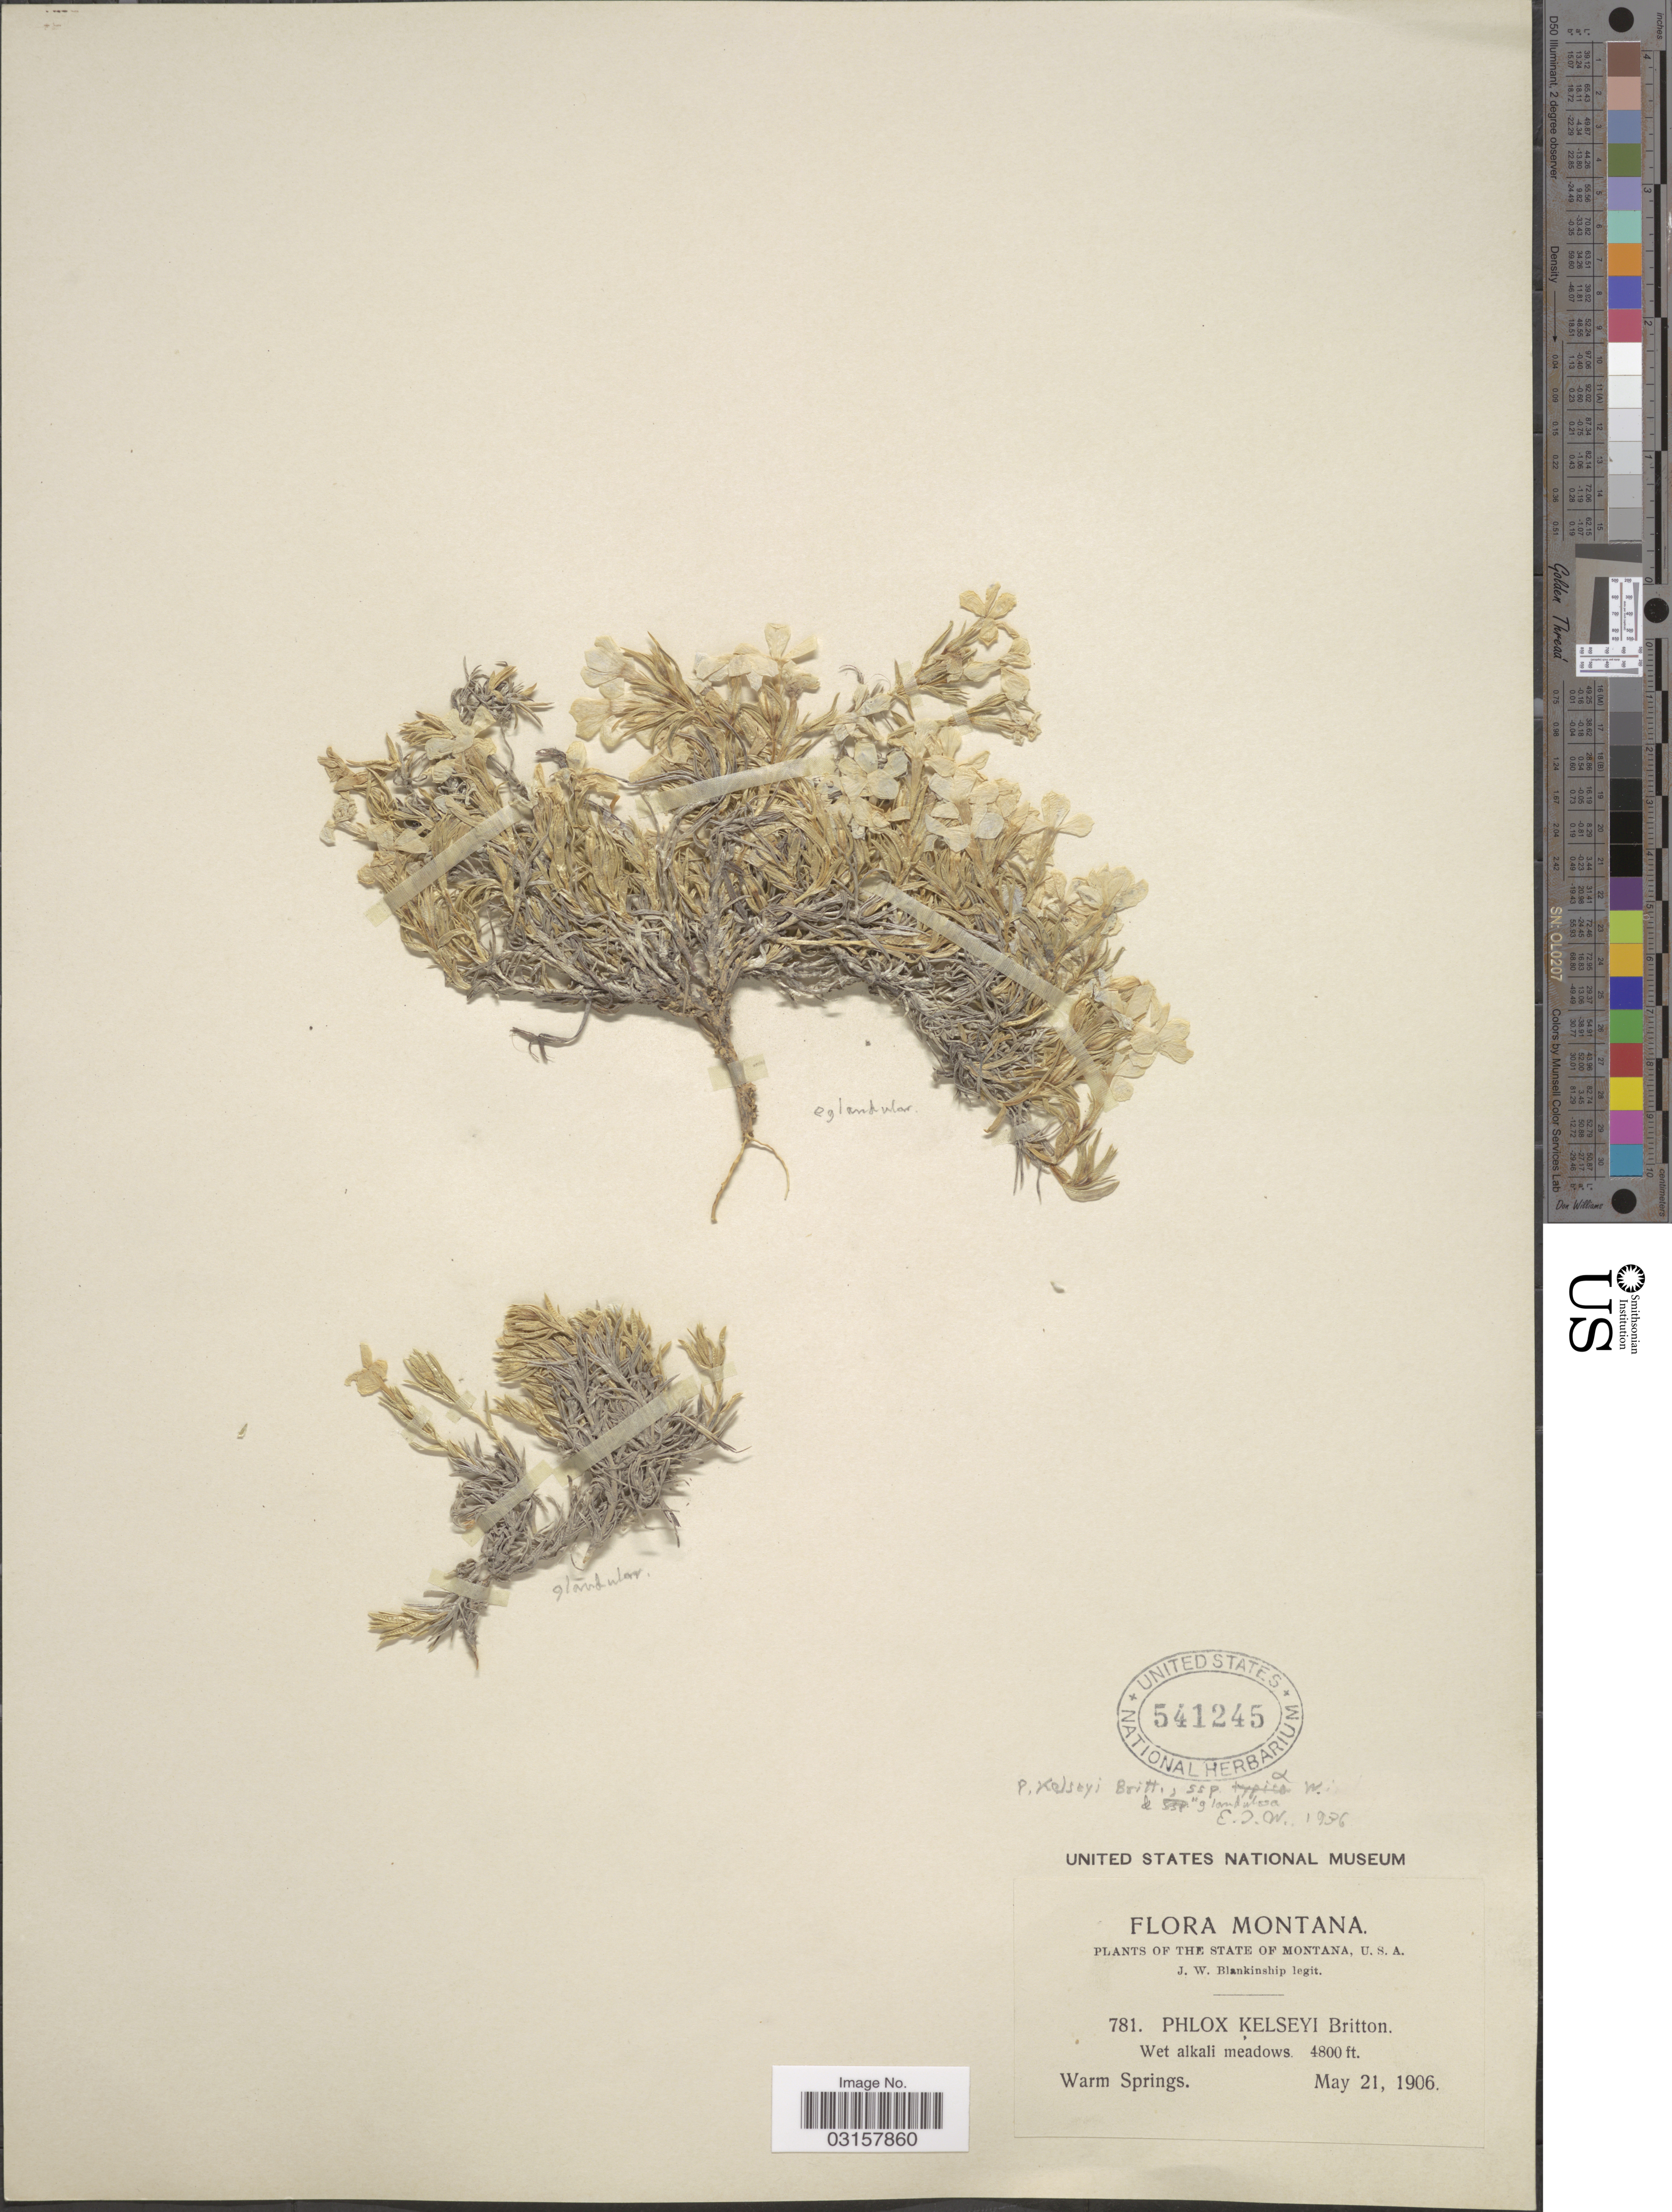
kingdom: Plantae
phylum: Tracheophyta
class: Magnoliopsida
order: Ericales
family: Polemoniaceae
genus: Phlox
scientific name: Phlox kelseyi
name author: Britton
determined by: Mayfield, M. H.; Ferguson, C. J.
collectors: J. W. Blankinship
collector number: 781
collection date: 1906-05-21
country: United States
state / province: Montana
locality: Warm Springs.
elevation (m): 1463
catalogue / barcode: US 541245